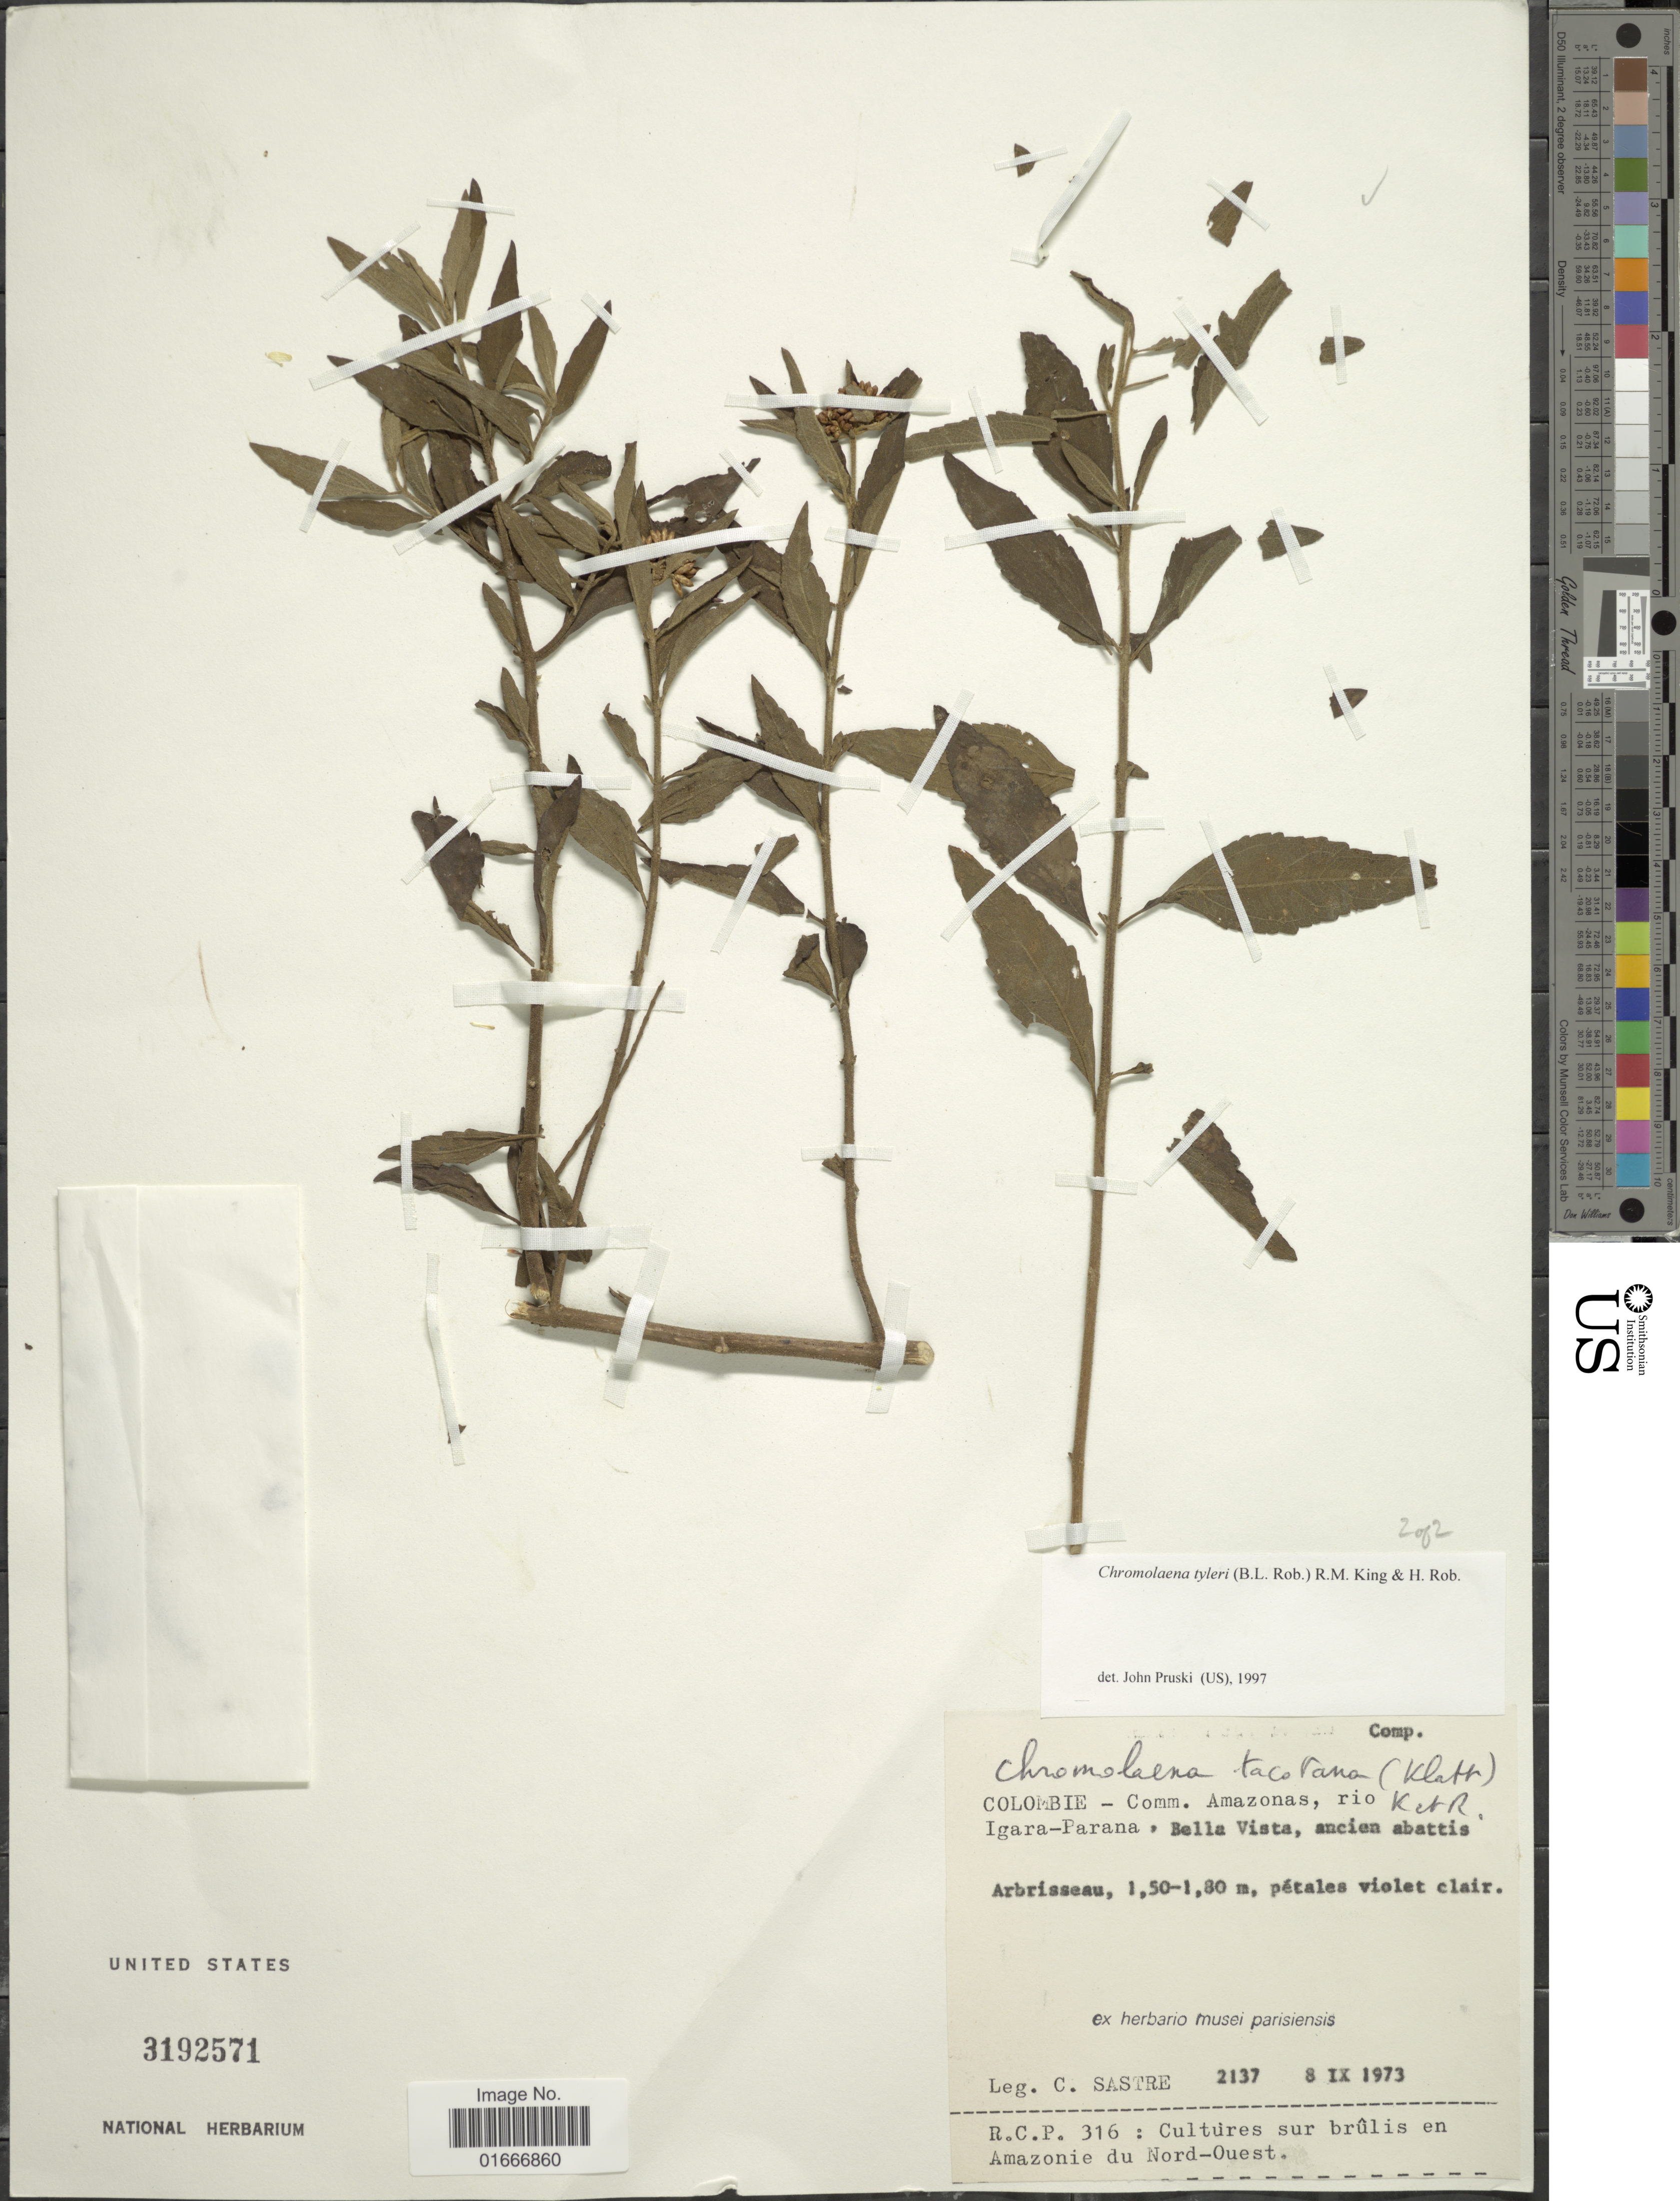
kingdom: Plantae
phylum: Tracheophyta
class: Magnoliopsida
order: Asterales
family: Asteraceae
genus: Chromolaena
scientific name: Chromolaena tyleri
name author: (B.L. Rob.) R.M. King & H. Rob.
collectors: C. Sastre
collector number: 2137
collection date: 1973-09-08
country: Colombia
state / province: Amazônas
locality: Colombie - Comm. Amazonas, rio Igara-Parana'Bella Vista, ancien abattis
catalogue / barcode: US 3192571